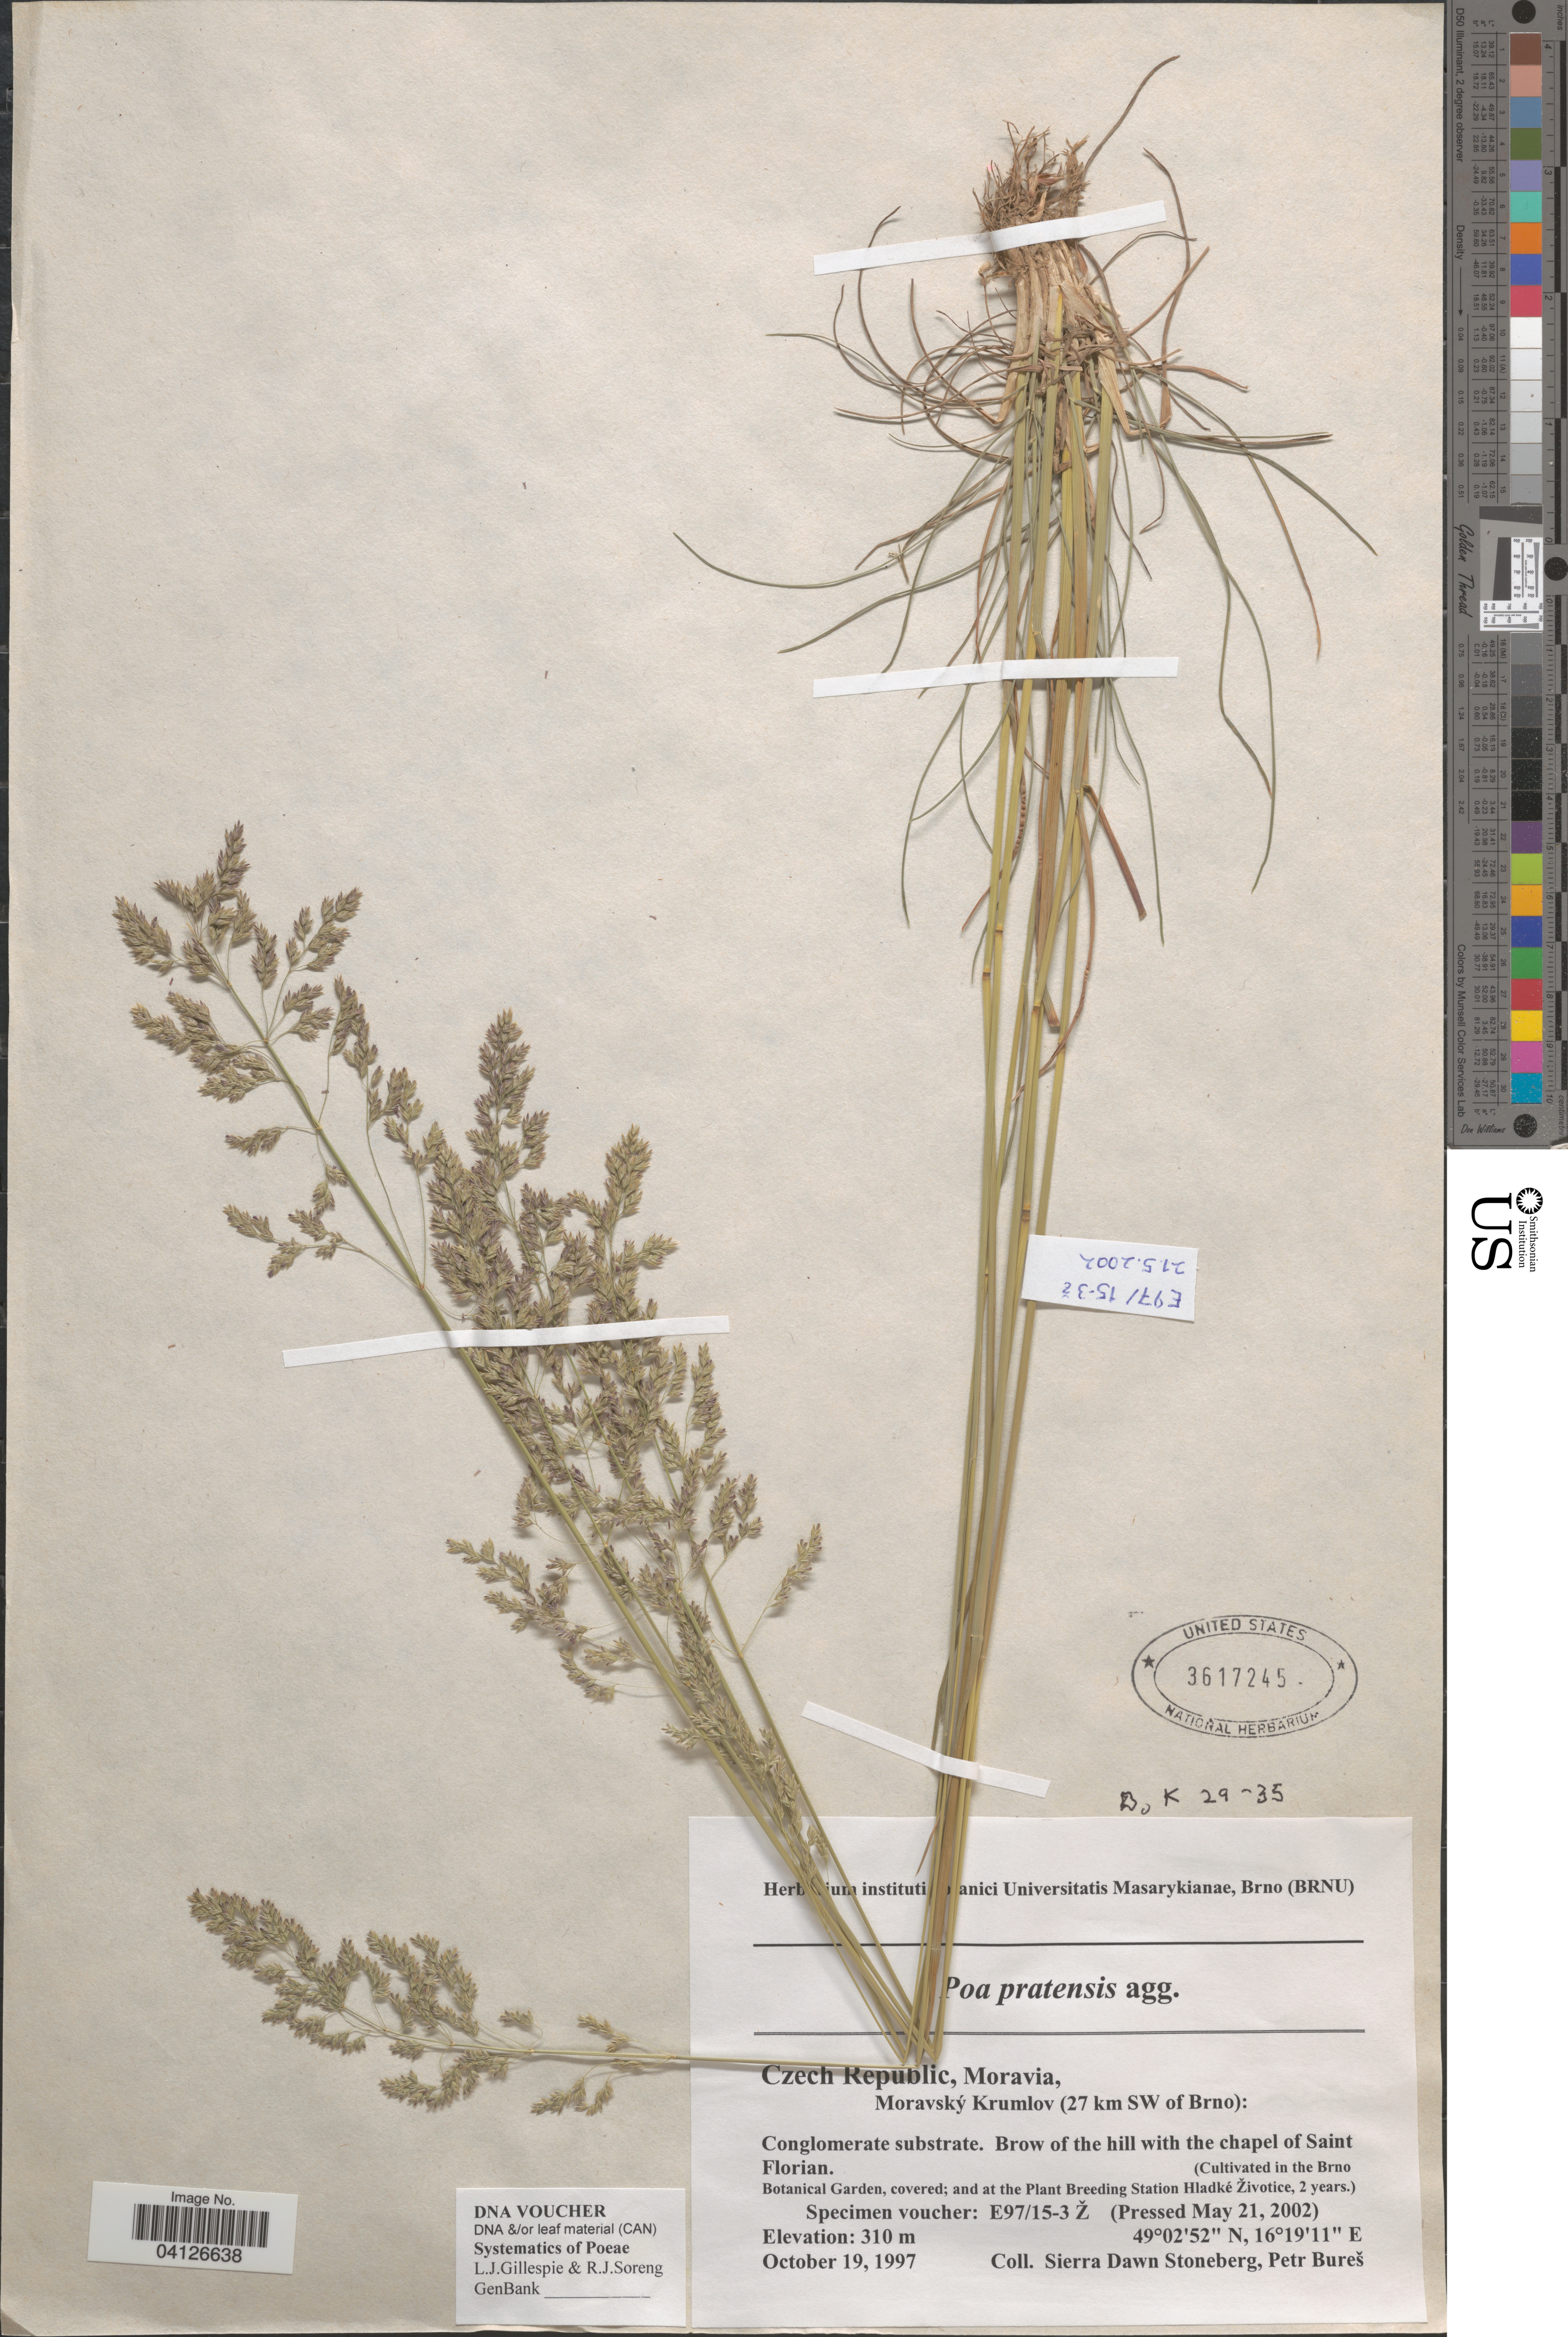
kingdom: Plantae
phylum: Tracheophyta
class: Liliopsida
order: Poales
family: Poaceae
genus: Poa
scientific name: Poa pratensis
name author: L.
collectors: Ex herb. instituti botanici Universitatis Masarykianae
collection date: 2002-05-21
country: Czechia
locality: (Cultivated in the Brno Botanical Garden, covered; and at the Plant Breeding Station Hladké Životice, 2 years.).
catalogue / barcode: US 3617245